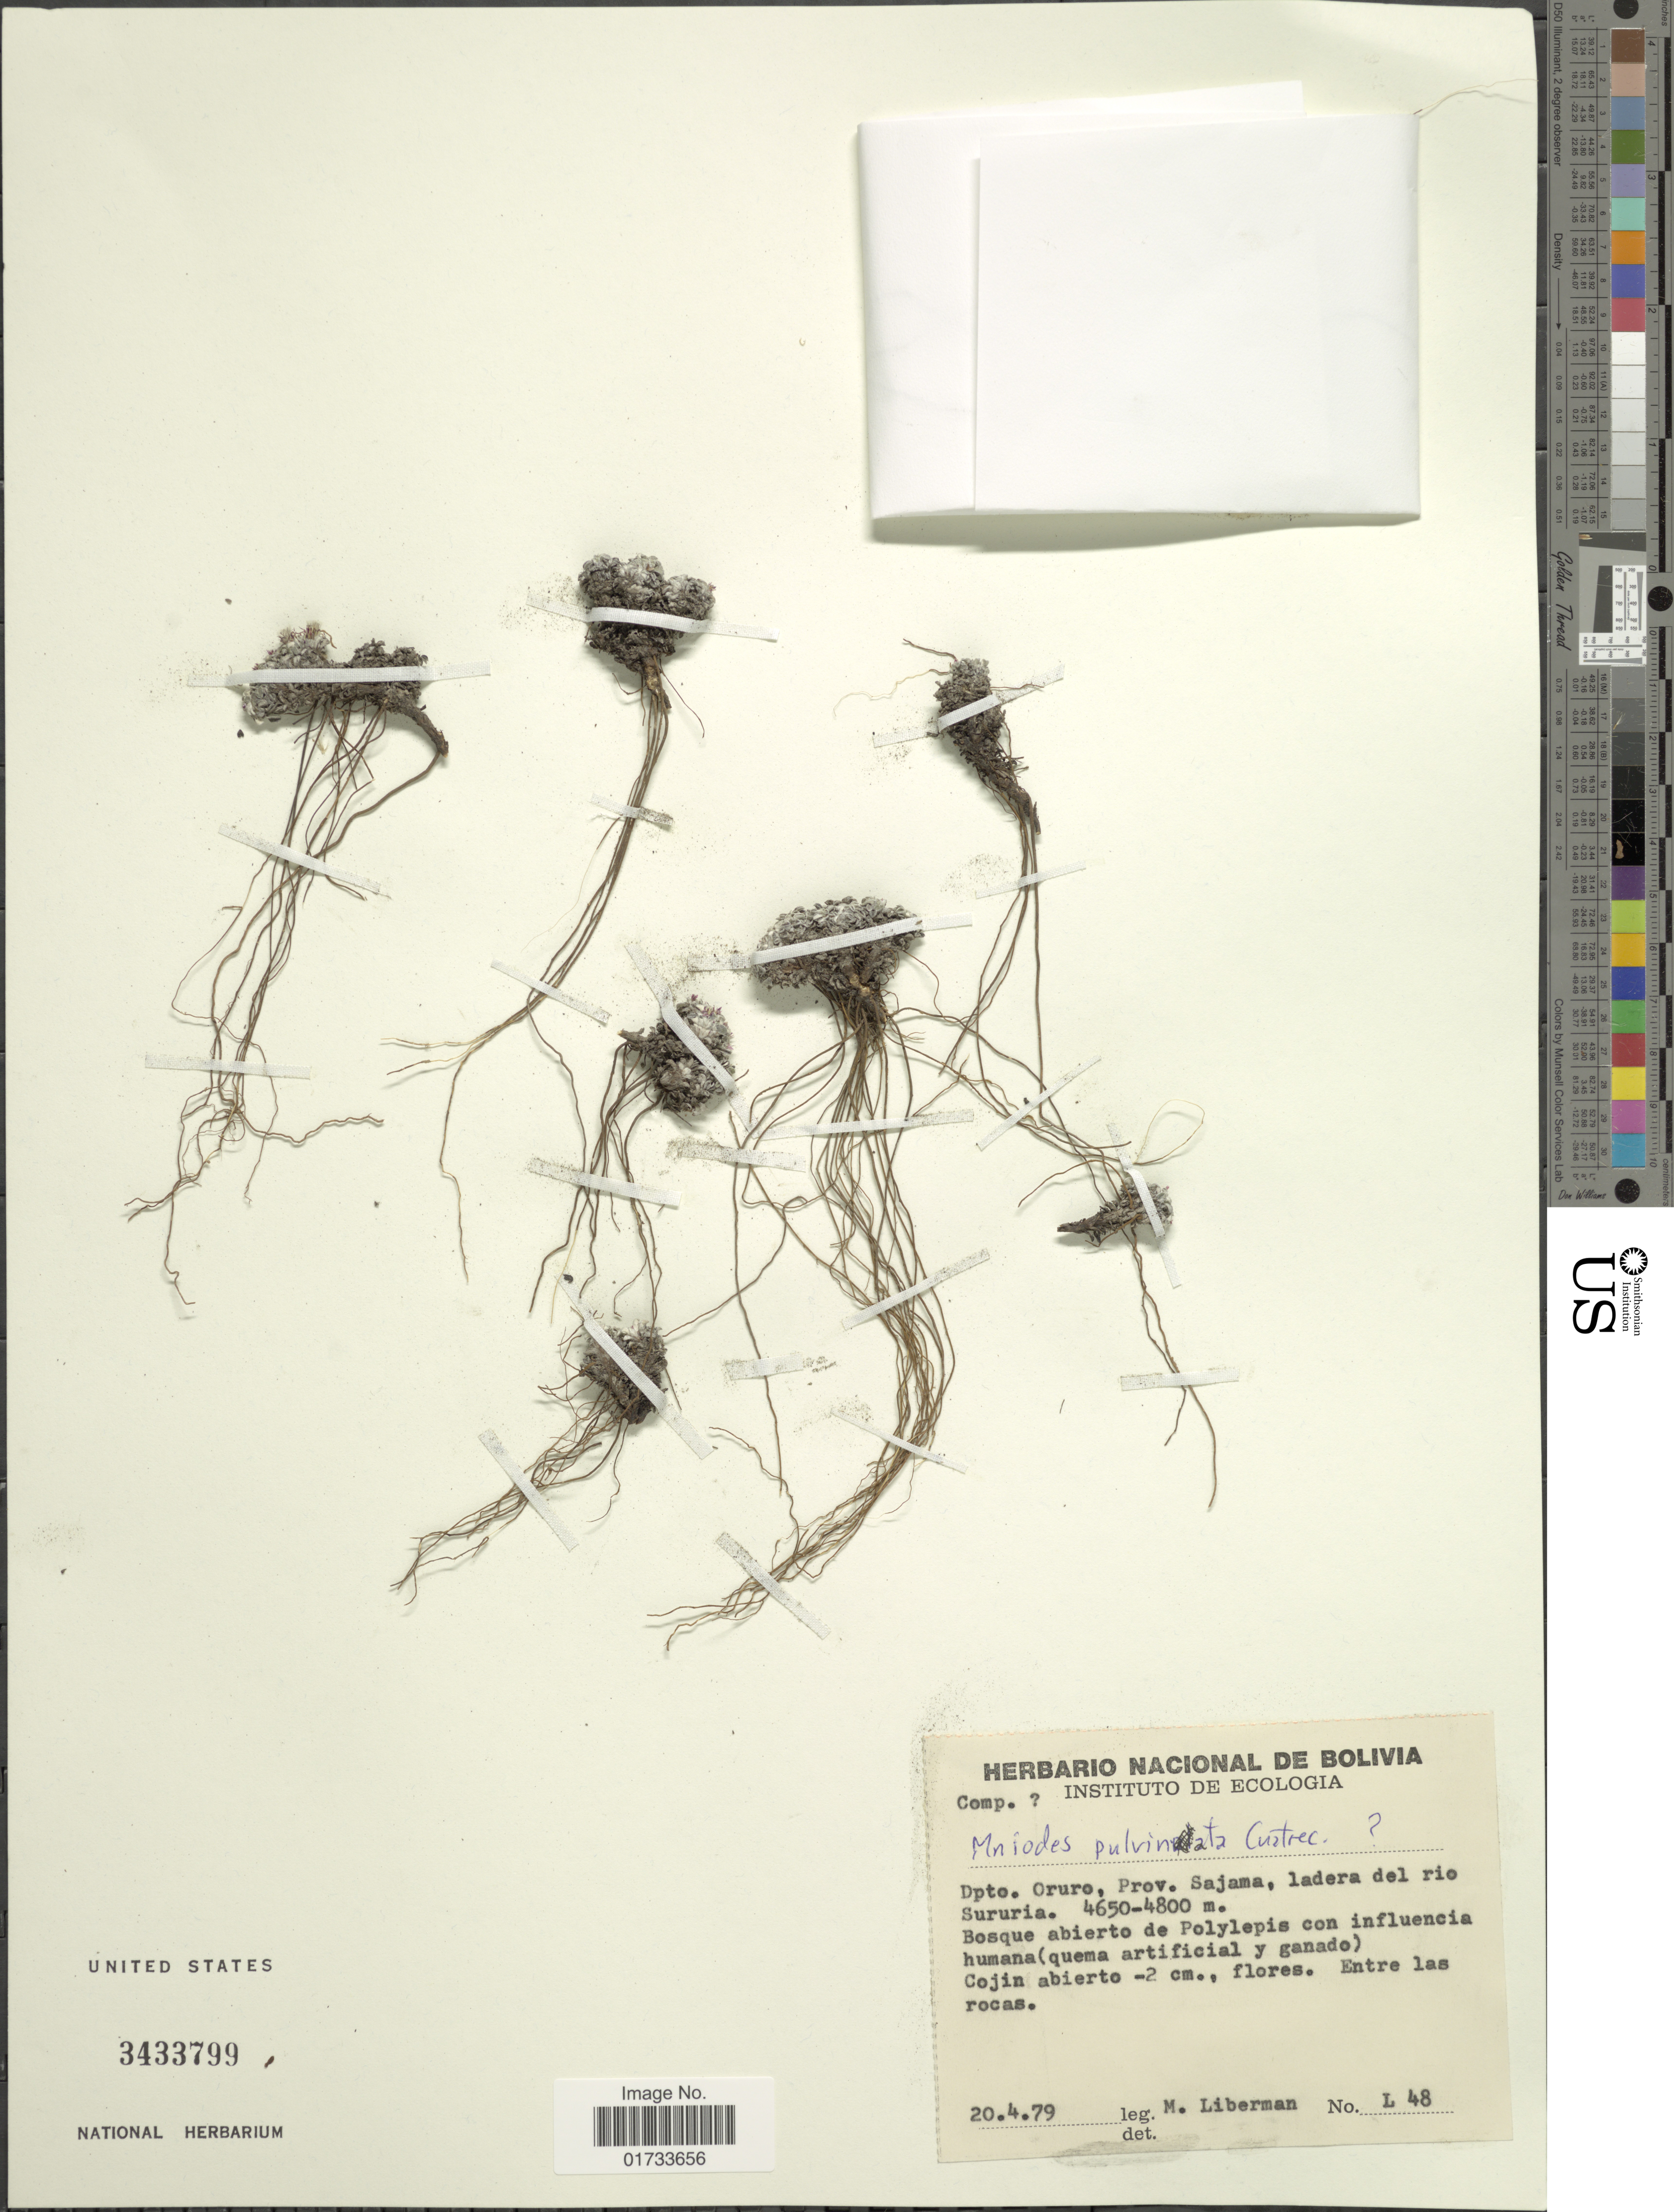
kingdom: Plantae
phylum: Tracheophyta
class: Magnoliopsida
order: Asterales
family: Asteraceae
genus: Mniodes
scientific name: Mniodes argentea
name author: (Wedd.) M.O. Dillon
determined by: Dillon, M. O.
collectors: M. Liberman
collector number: L48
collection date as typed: Transcribed d/m/y: 20/4/79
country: Bolivia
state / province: Oruro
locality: Prov. Sajam, ladera del rio Sururia, Cojin, entre las rocas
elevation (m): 4650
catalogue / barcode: US 3433799